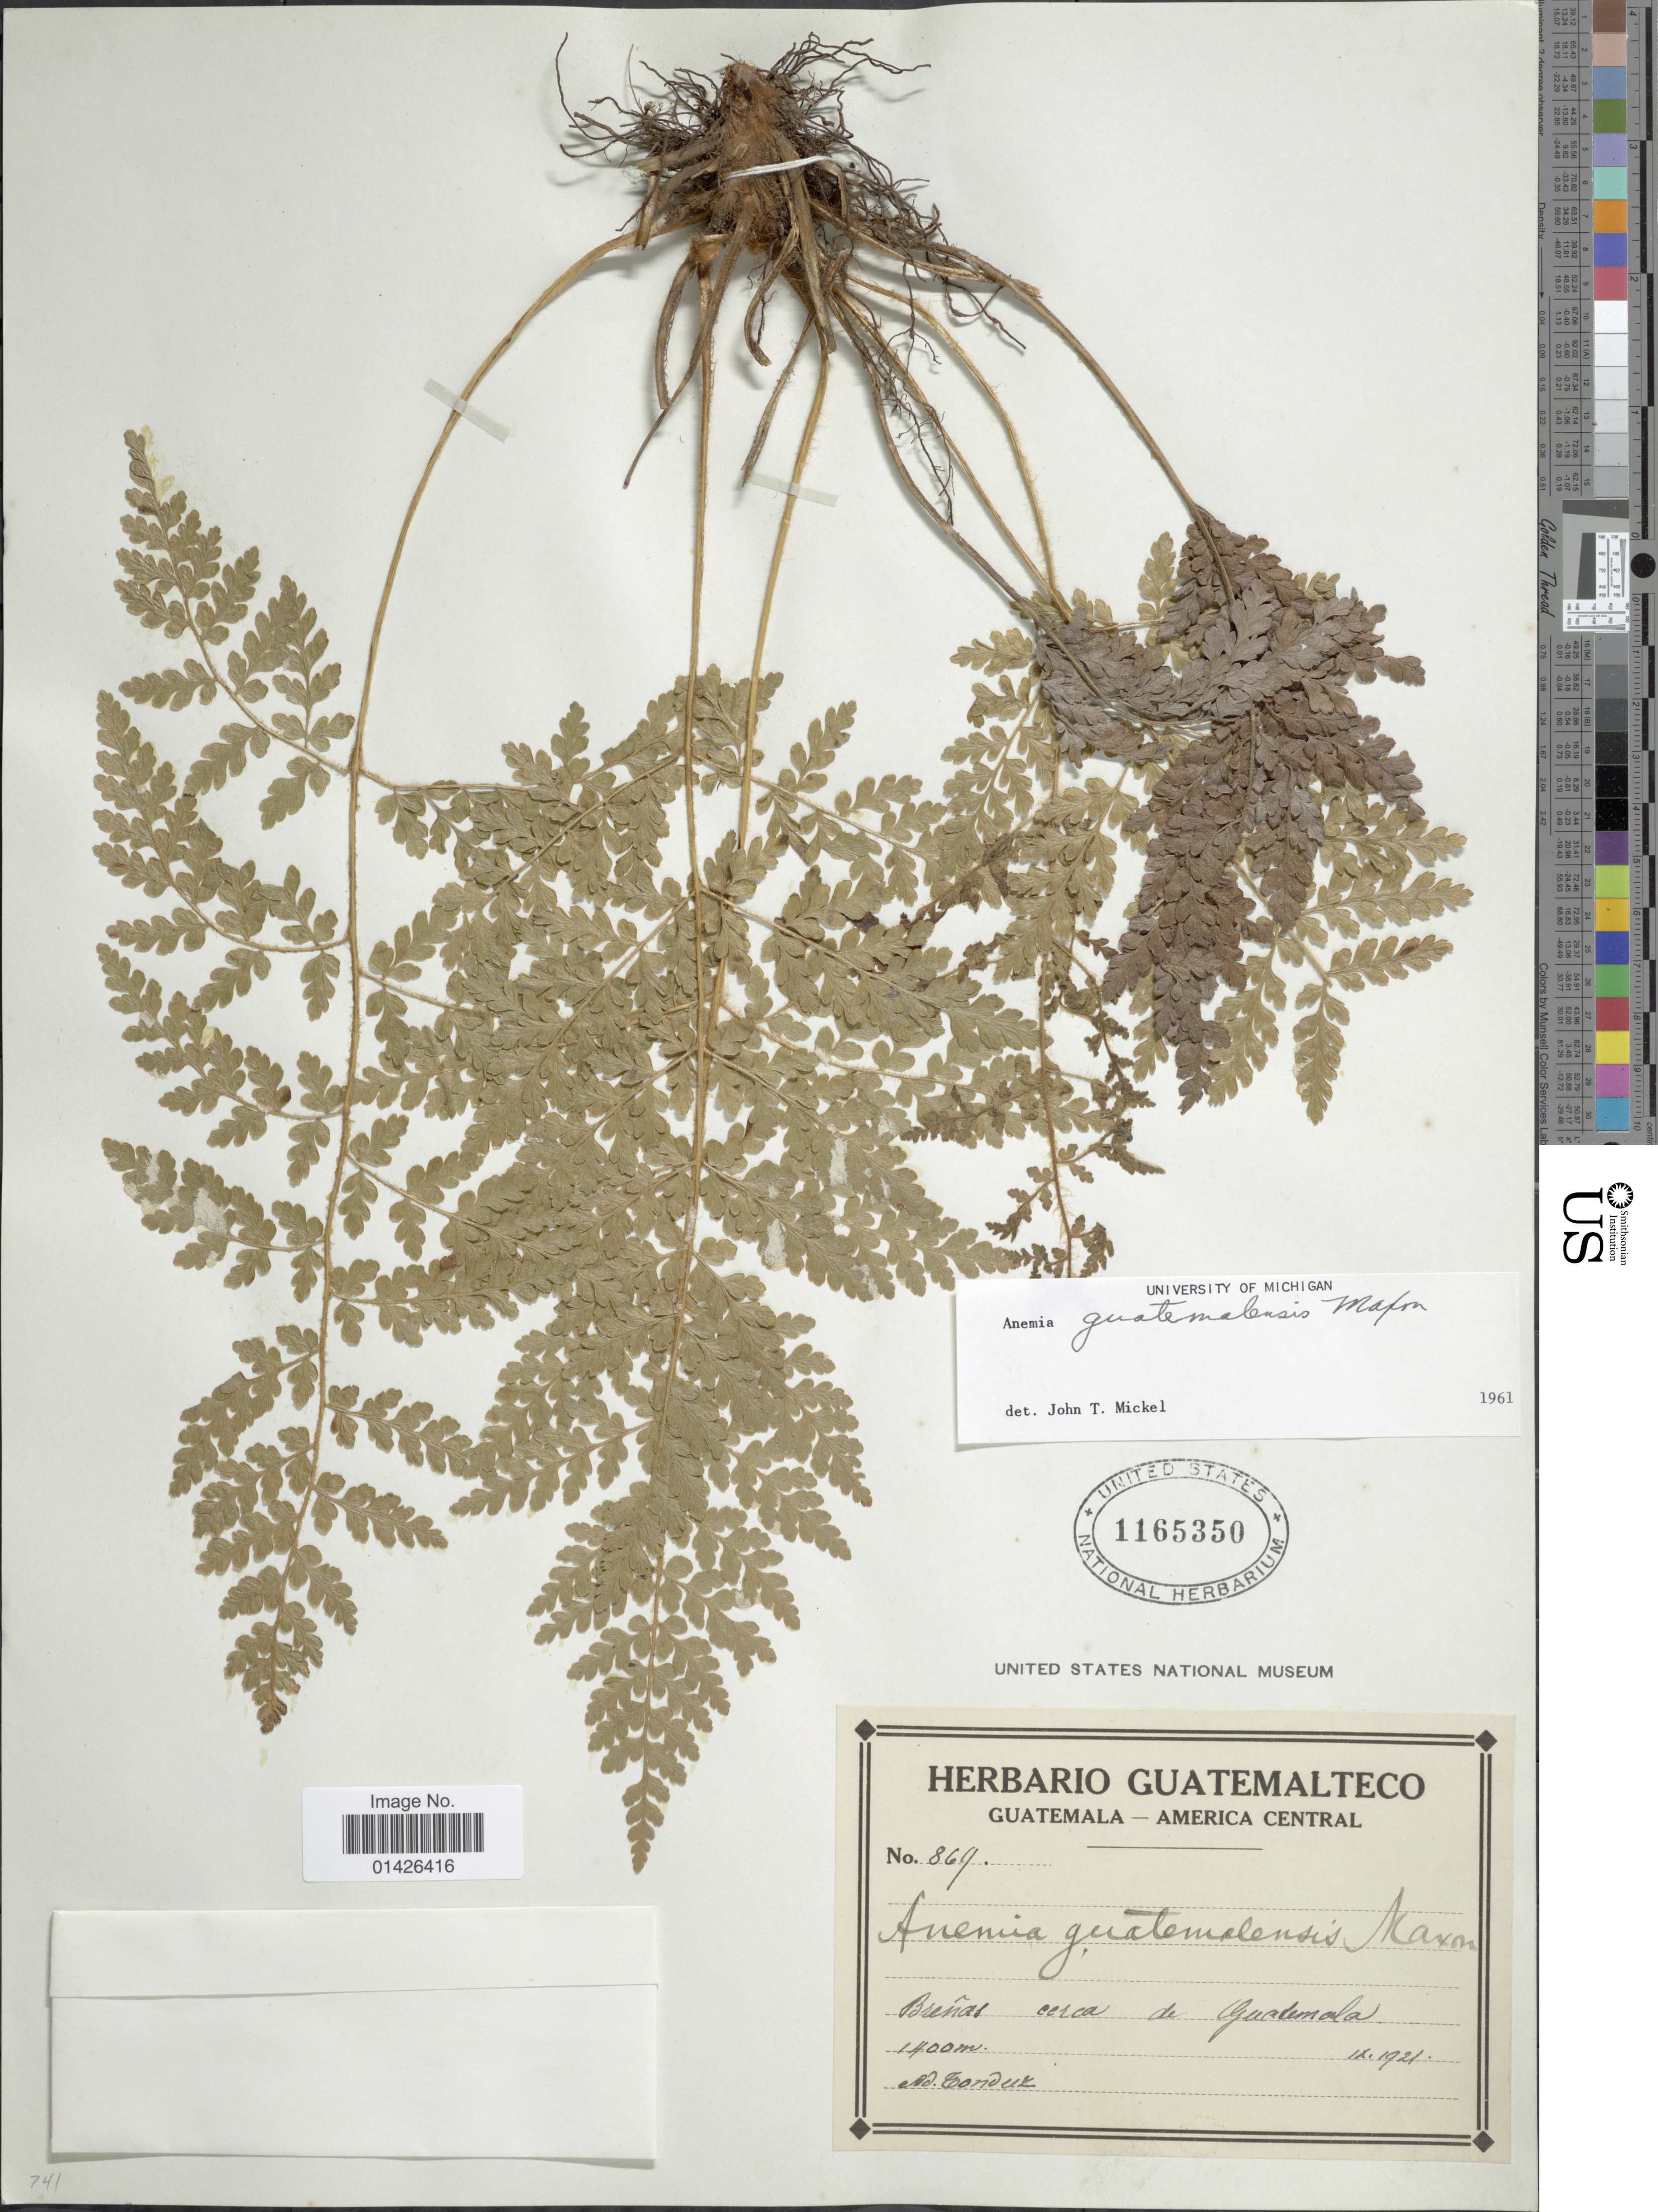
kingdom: Plantae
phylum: Tracheophyta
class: Polypodiopsida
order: Schizaeales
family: Anemiaceae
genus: Anemia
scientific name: Anemia guatemalensis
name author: Maxon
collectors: A. Tonduz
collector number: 869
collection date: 1921-09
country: Guatemala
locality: Breñas cerca de Guatemala.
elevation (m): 1400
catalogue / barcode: US 1165350